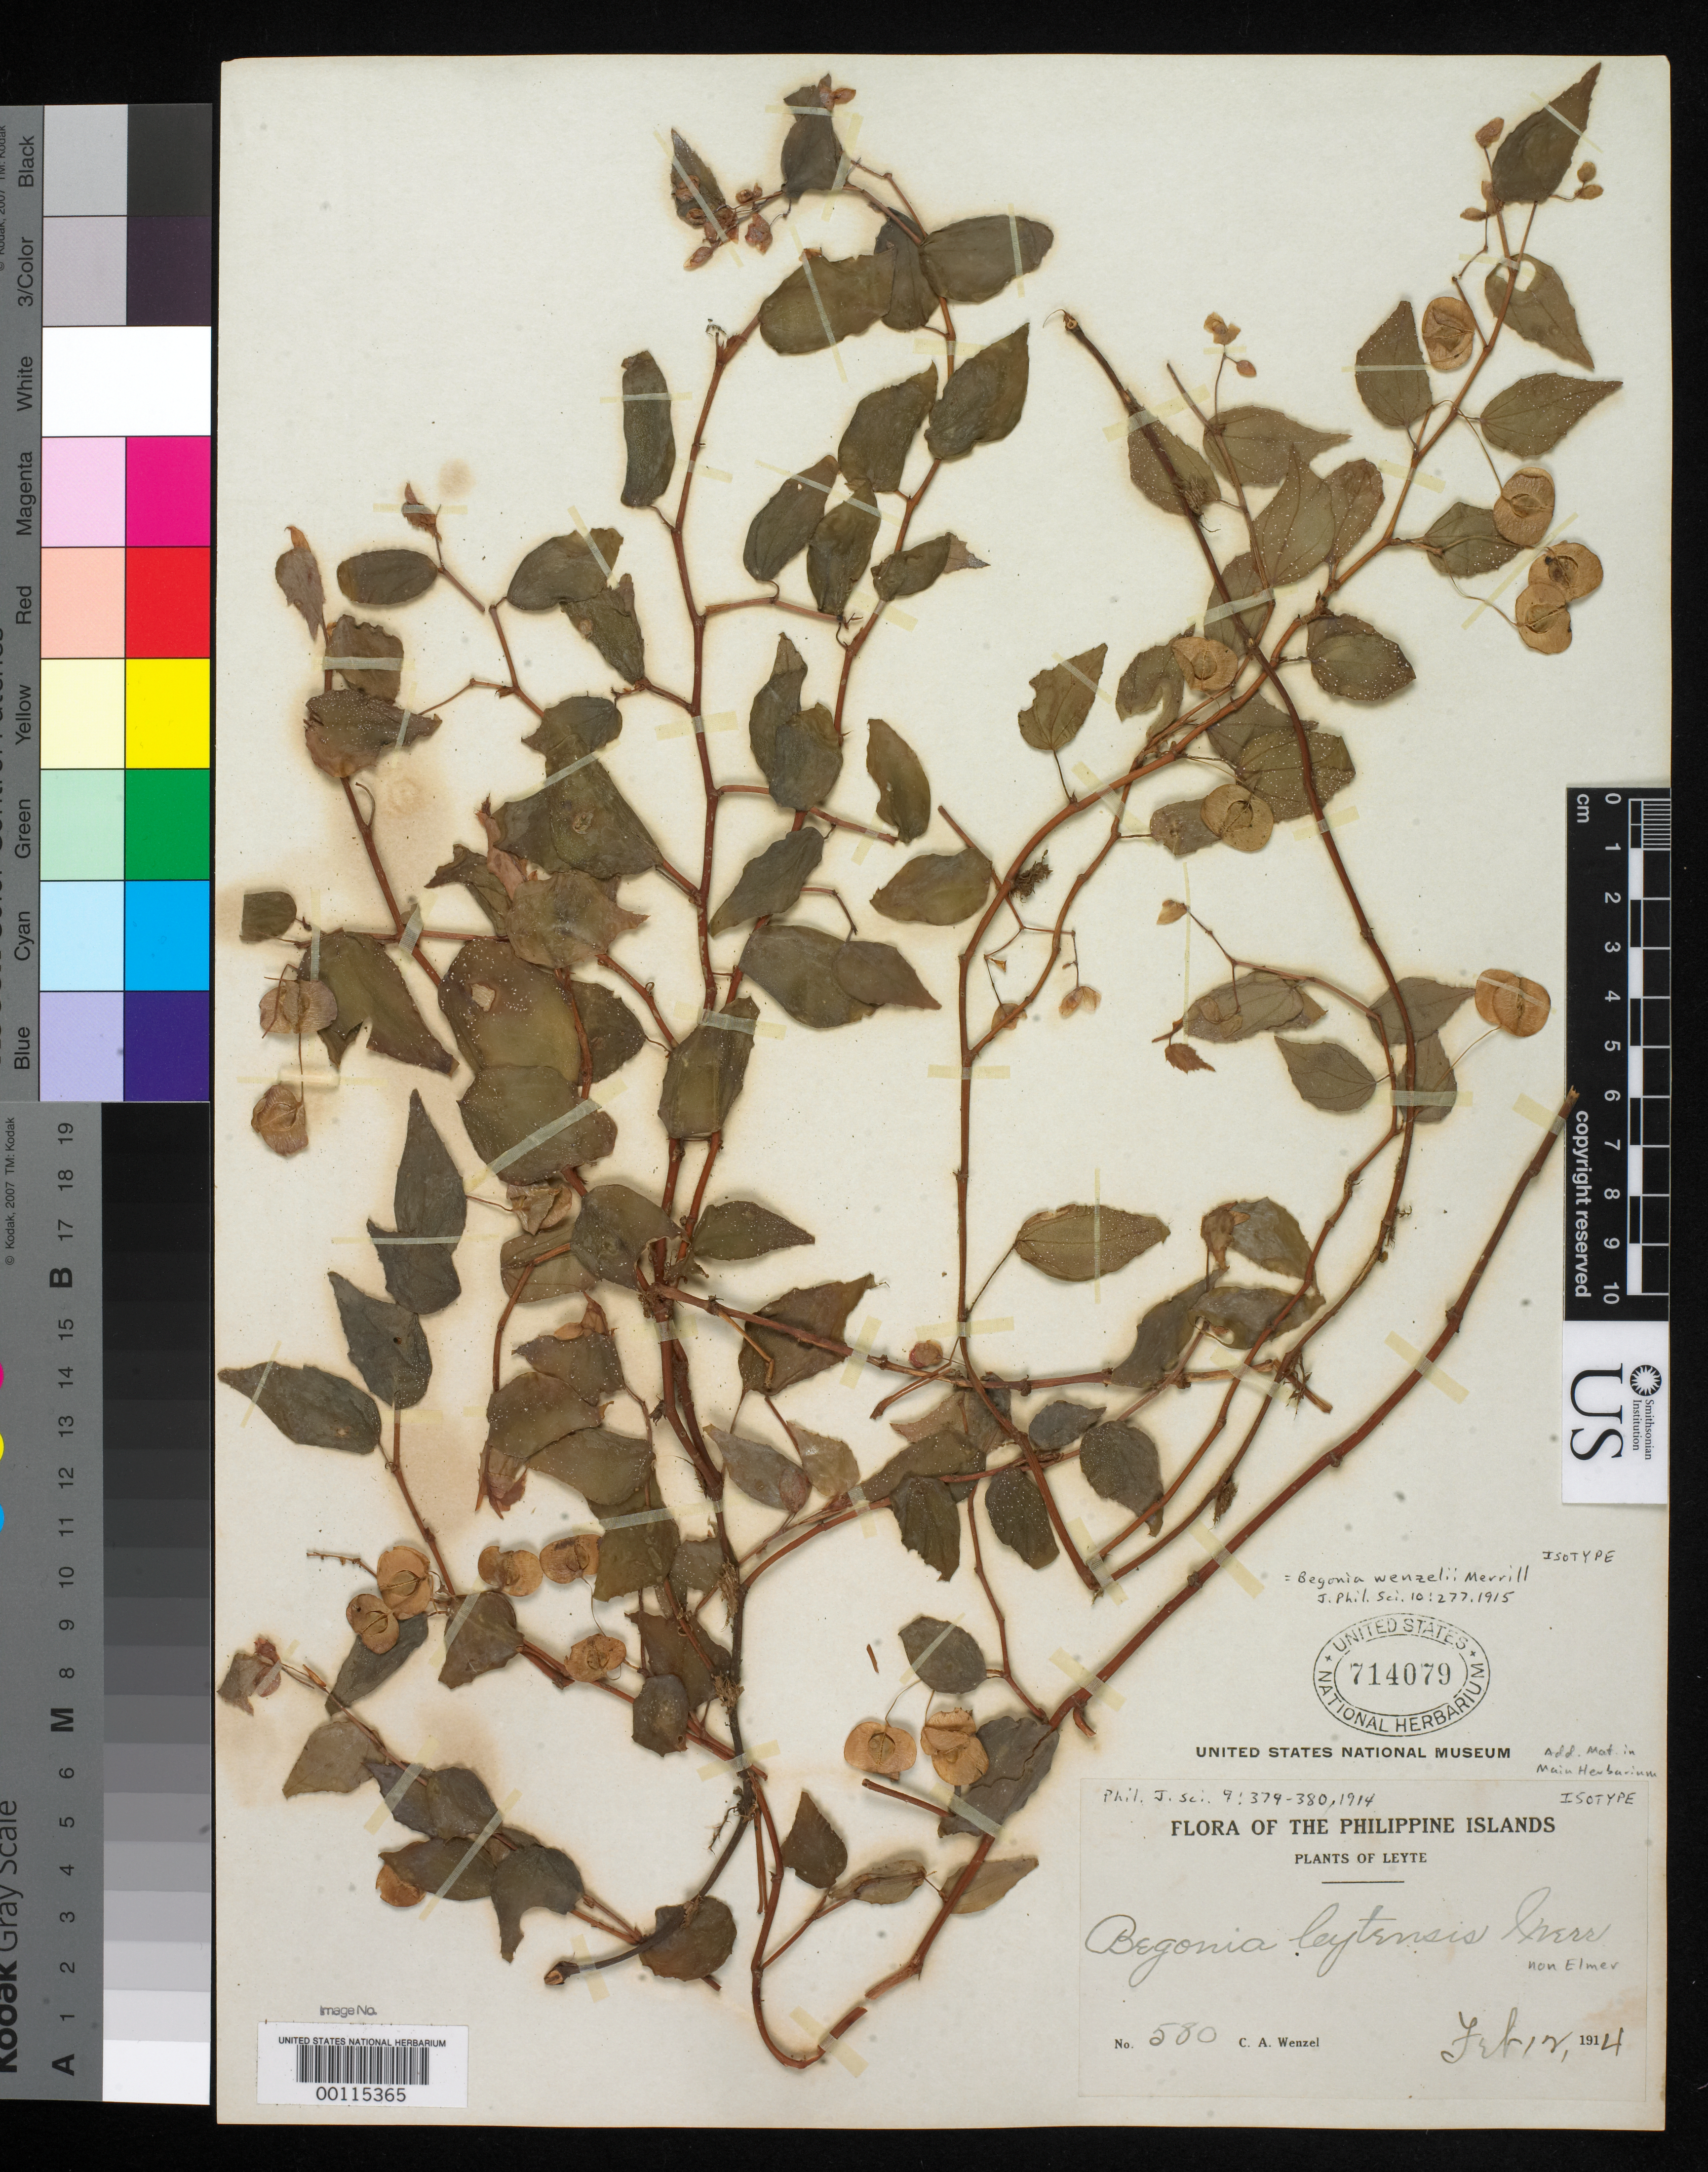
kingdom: Plantae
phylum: Tracheophyta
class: Magnoliopsida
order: Cucurbitales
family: Begoniaceae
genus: Begonia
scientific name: Begonia wenzelii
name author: Merr.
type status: Isotype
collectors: C. Wenzel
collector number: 580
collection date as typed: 12 Feb 1914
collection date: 1914-02-12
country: Philippines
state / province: Eastern Visayas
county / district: Leyte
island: Leyte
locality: Jaro.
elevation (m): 500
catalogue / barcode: US 714079-2